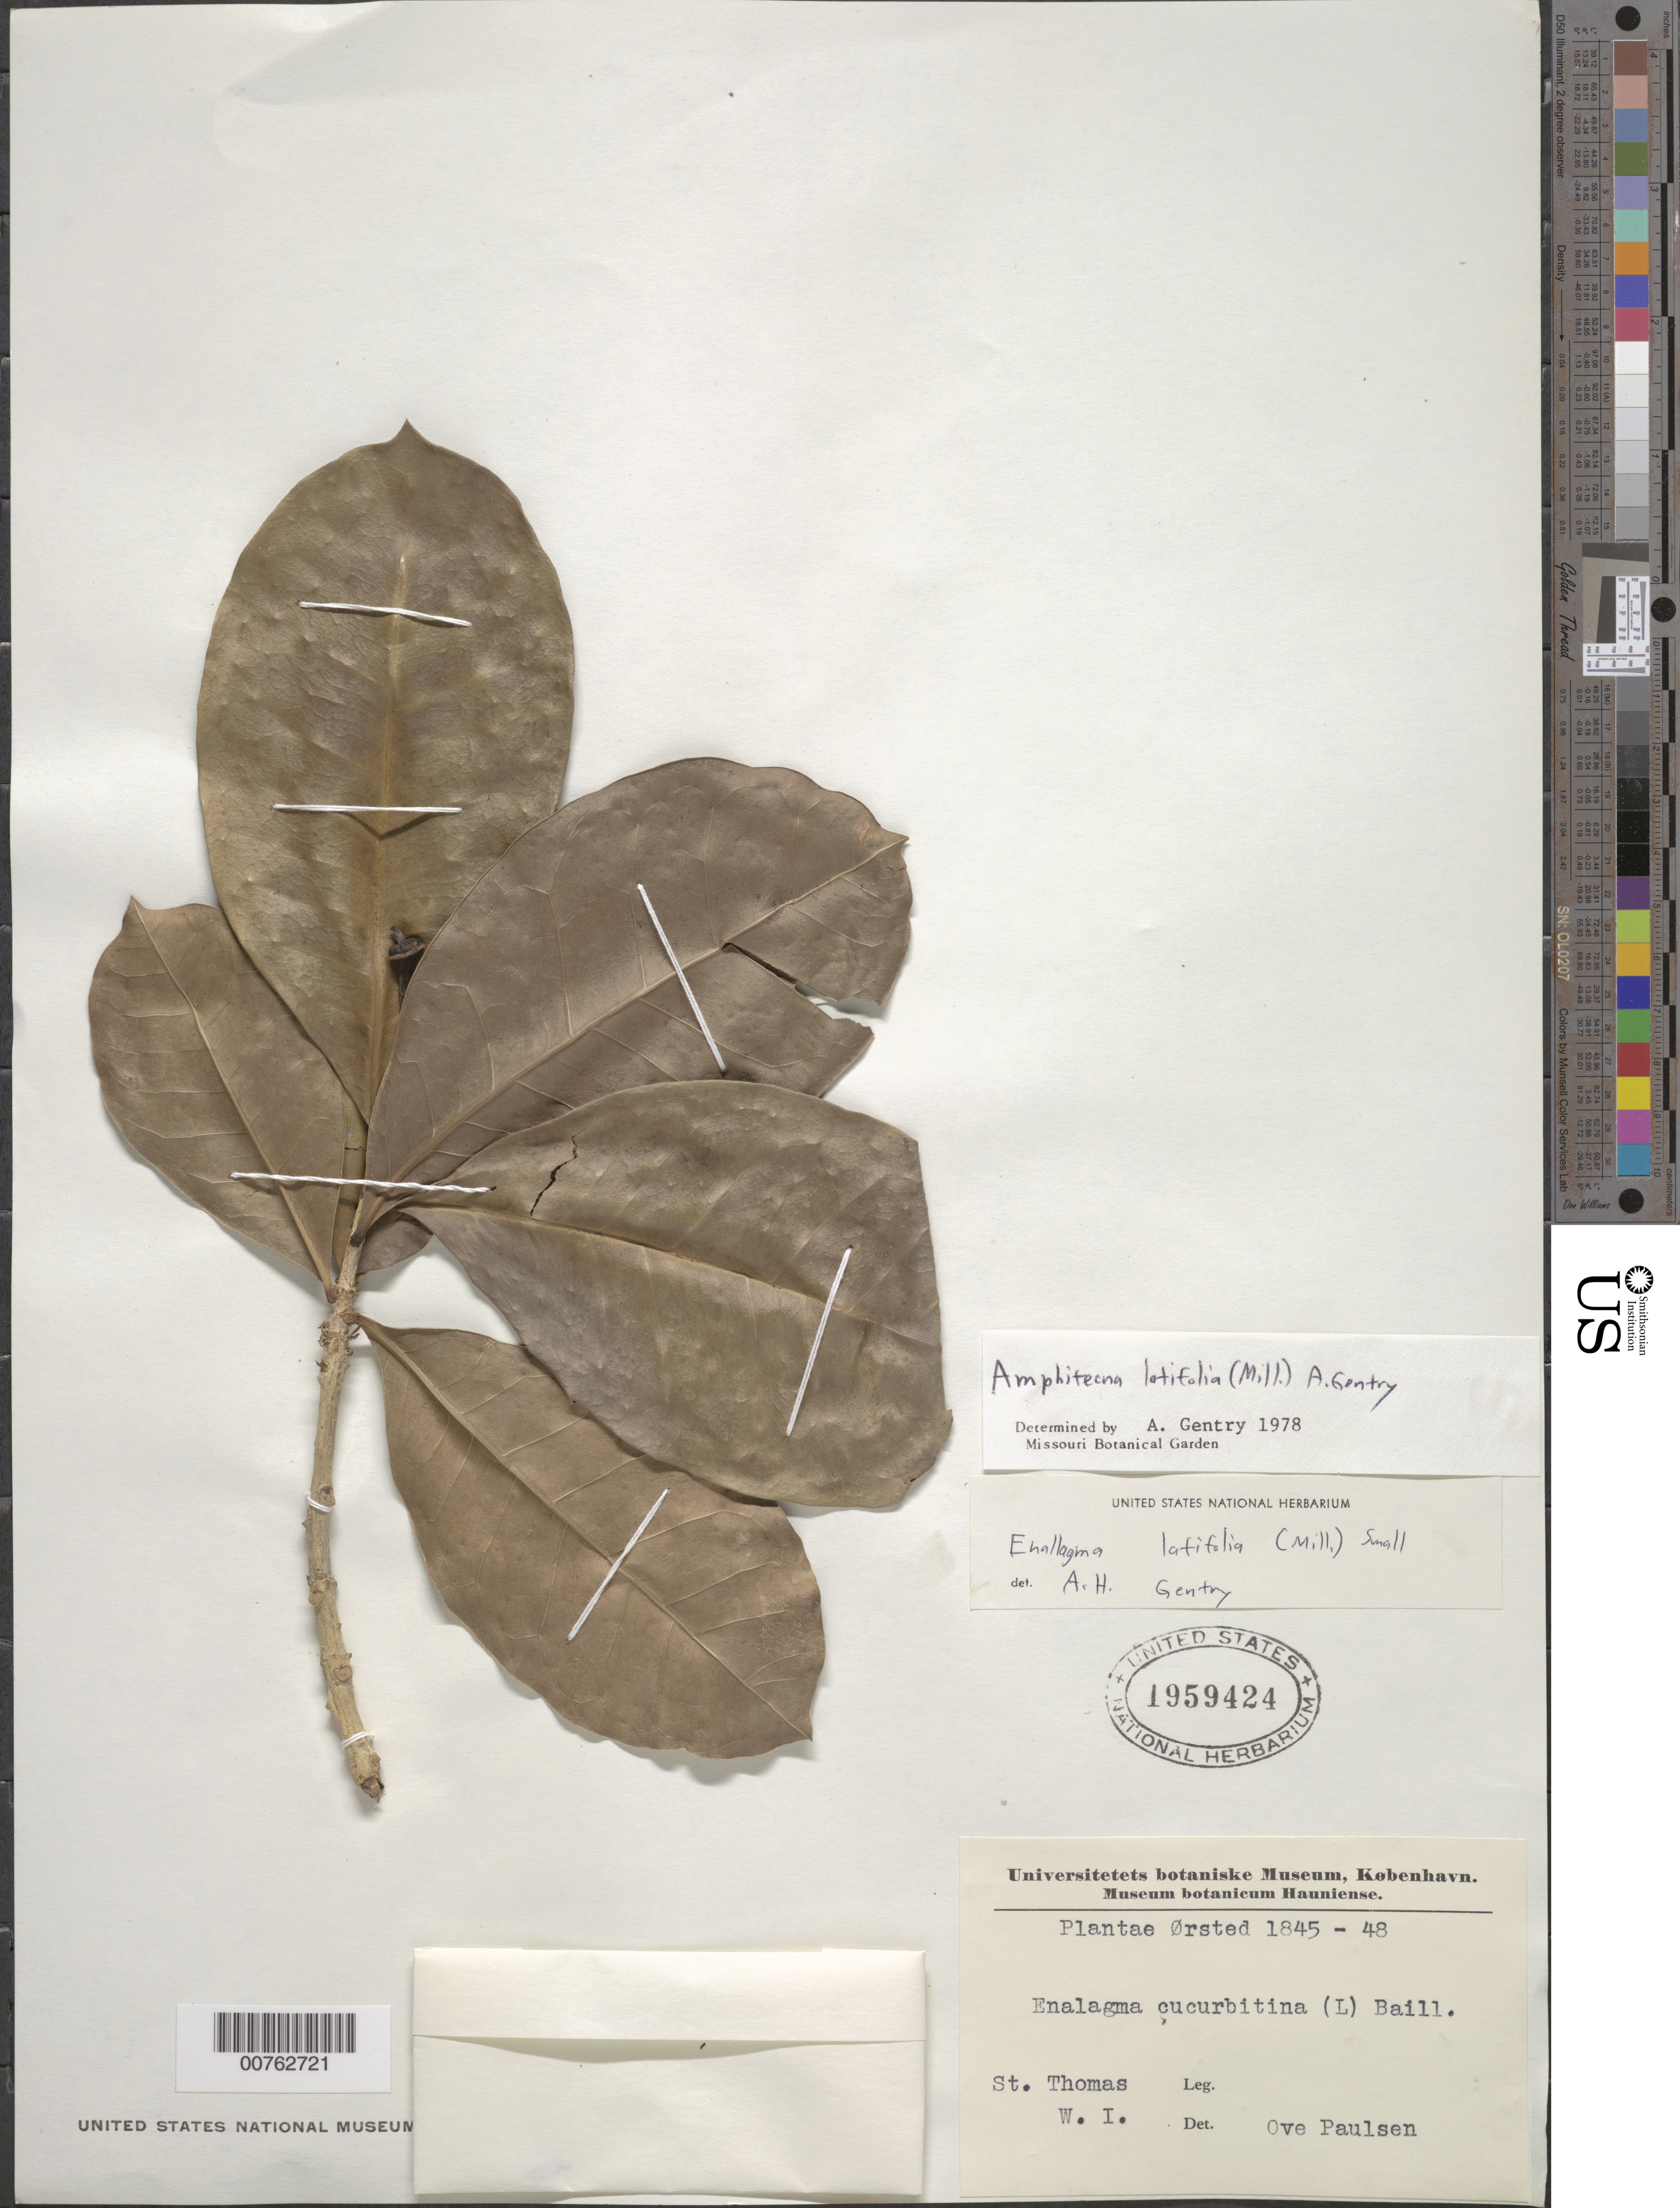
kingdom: Plantae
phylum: Tracheophyta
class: Magnoliopsida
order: Lamiales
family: Bignoniaceae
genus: Amphitecna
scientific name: Amphitecna latifolia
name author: (Mill.) A.H. Gentry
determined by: Gentry, A. H.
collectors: A. S. Oersted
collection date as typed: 1845 to -- --- 1848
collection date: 1845/1848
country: U.S. Virgin Islands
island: St. Thomas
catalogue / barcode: US 1959424